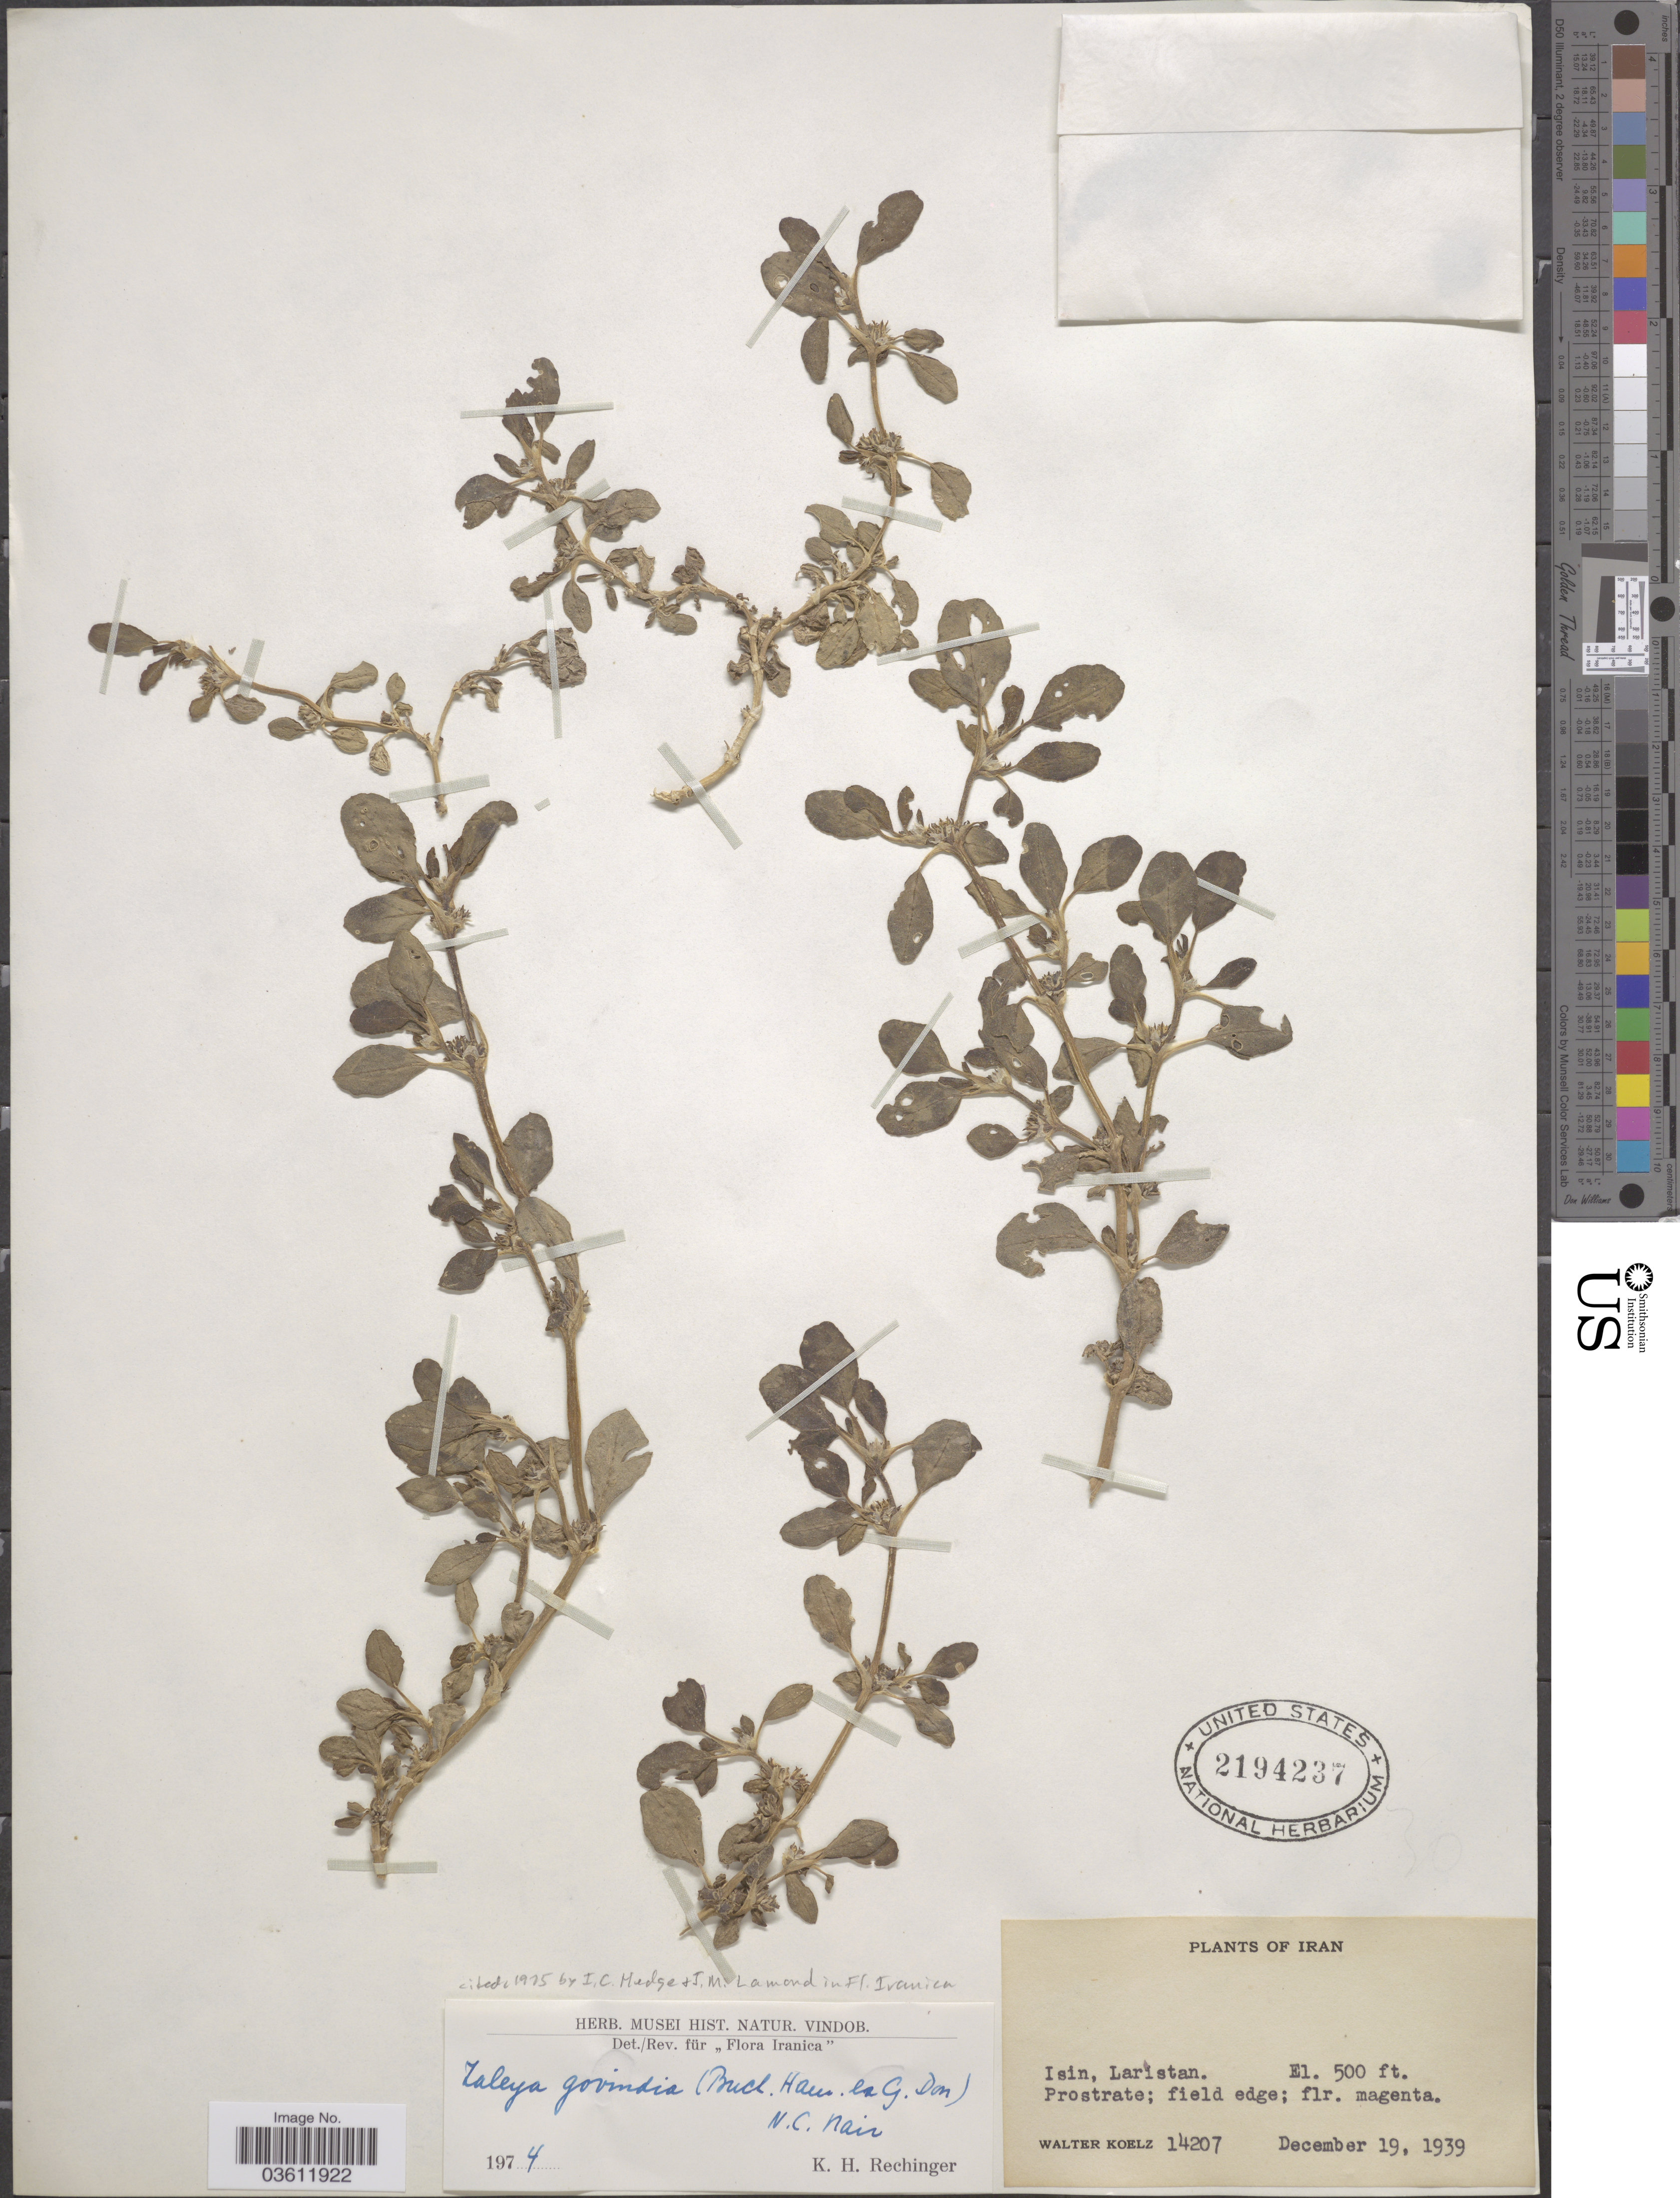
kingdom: Plantae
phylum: Tracheophyta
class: Magnoliopsida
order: Caryophyllales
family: Aizoaceae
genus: Zaleya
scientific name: Zaleya govindia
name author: N.C. Nair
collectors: W. N. Koelz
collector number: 14207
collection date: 1939-12-19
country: Iran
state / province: Hormozgan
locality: Isin, Laristan.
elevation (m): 152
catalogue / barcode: US 2194237